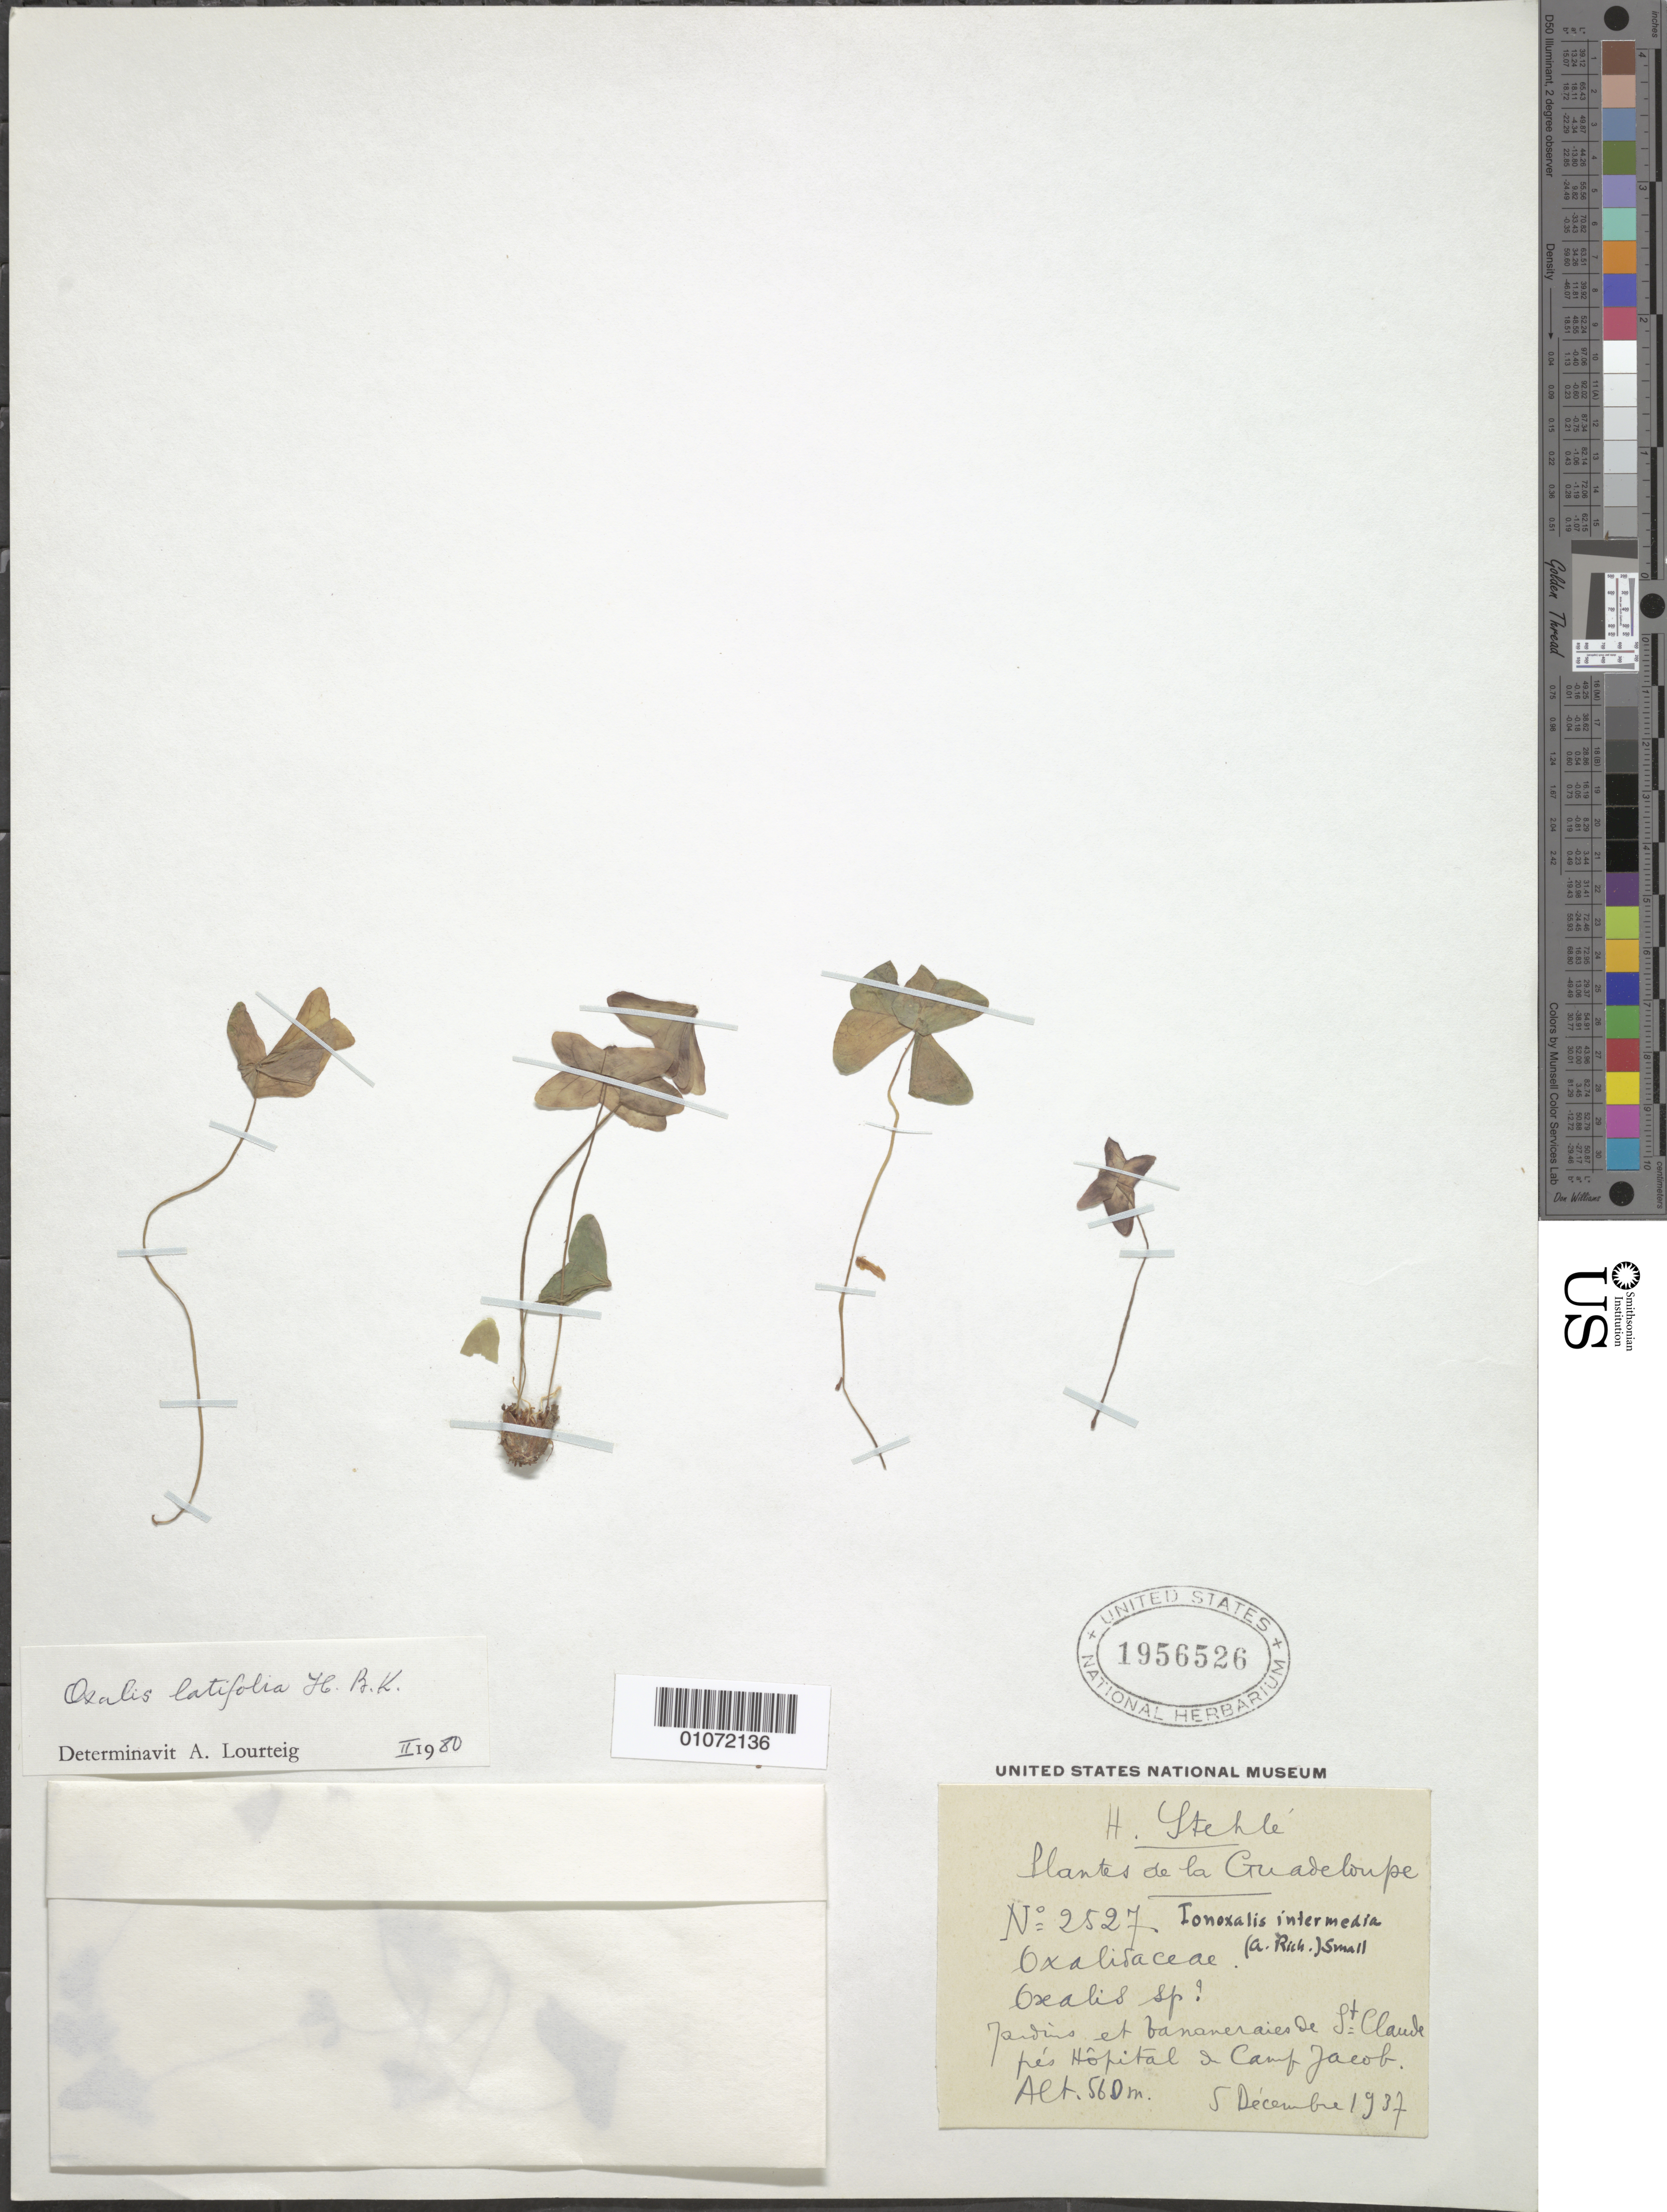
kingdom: Plantae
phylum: Tracheophyta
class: Magnoliopsida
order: Oxalidales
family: Oxalidaceae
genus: Oxalis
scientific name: Oxalis latifolia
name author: Kunth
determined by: Lourteig, A.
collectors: H. Stehlé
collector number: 2527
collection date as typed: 05 Dec 1937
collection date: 1937-12-05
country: Guadeloupe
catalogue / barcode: US 1956525